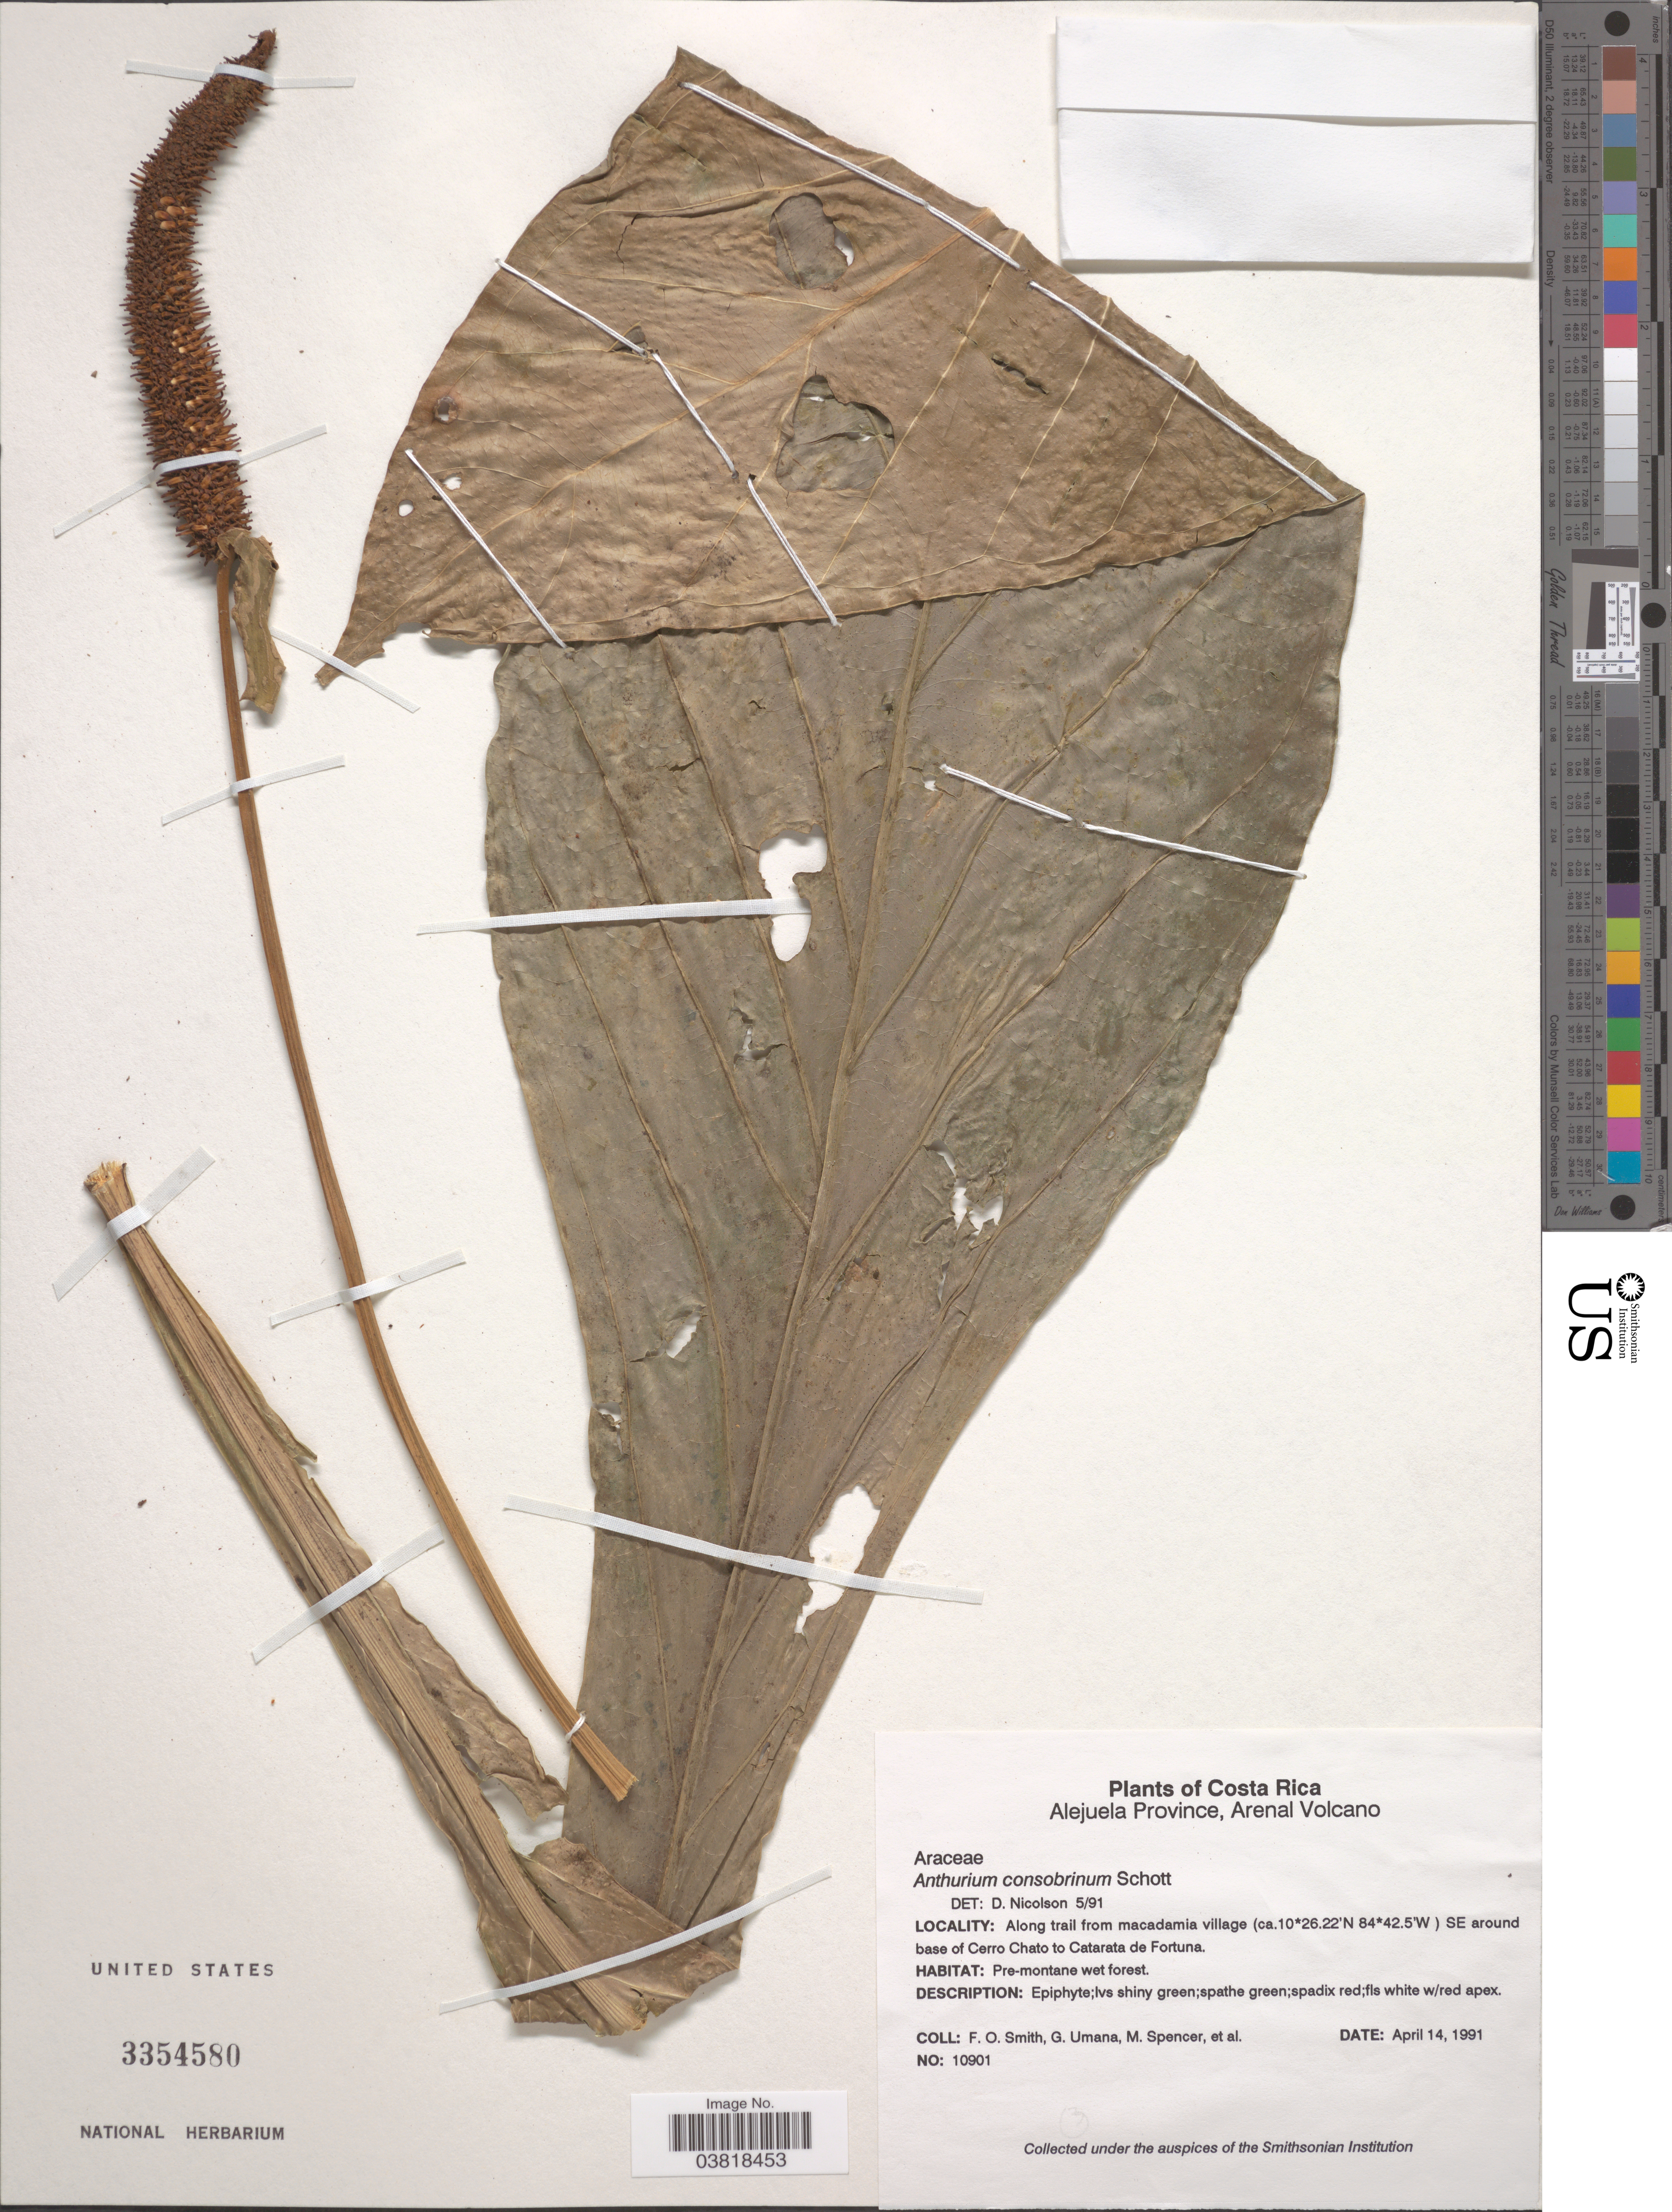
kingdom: Plantae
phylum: Tracheophyta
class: Liliopsida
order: Alismatales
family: Araceae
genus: Anthurium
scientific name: Anthurium consobrinum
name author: Schott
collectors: F. Smith, G. Umana, M. Spencer & et al.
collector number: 10901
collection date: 1991-04-14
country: Costa Rica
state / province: Alajuela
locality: Arenal Volcano. Along trail from macadamia village SE around base of Cerro Chato to Catarata de Fortuna.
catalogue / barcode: US 3354580